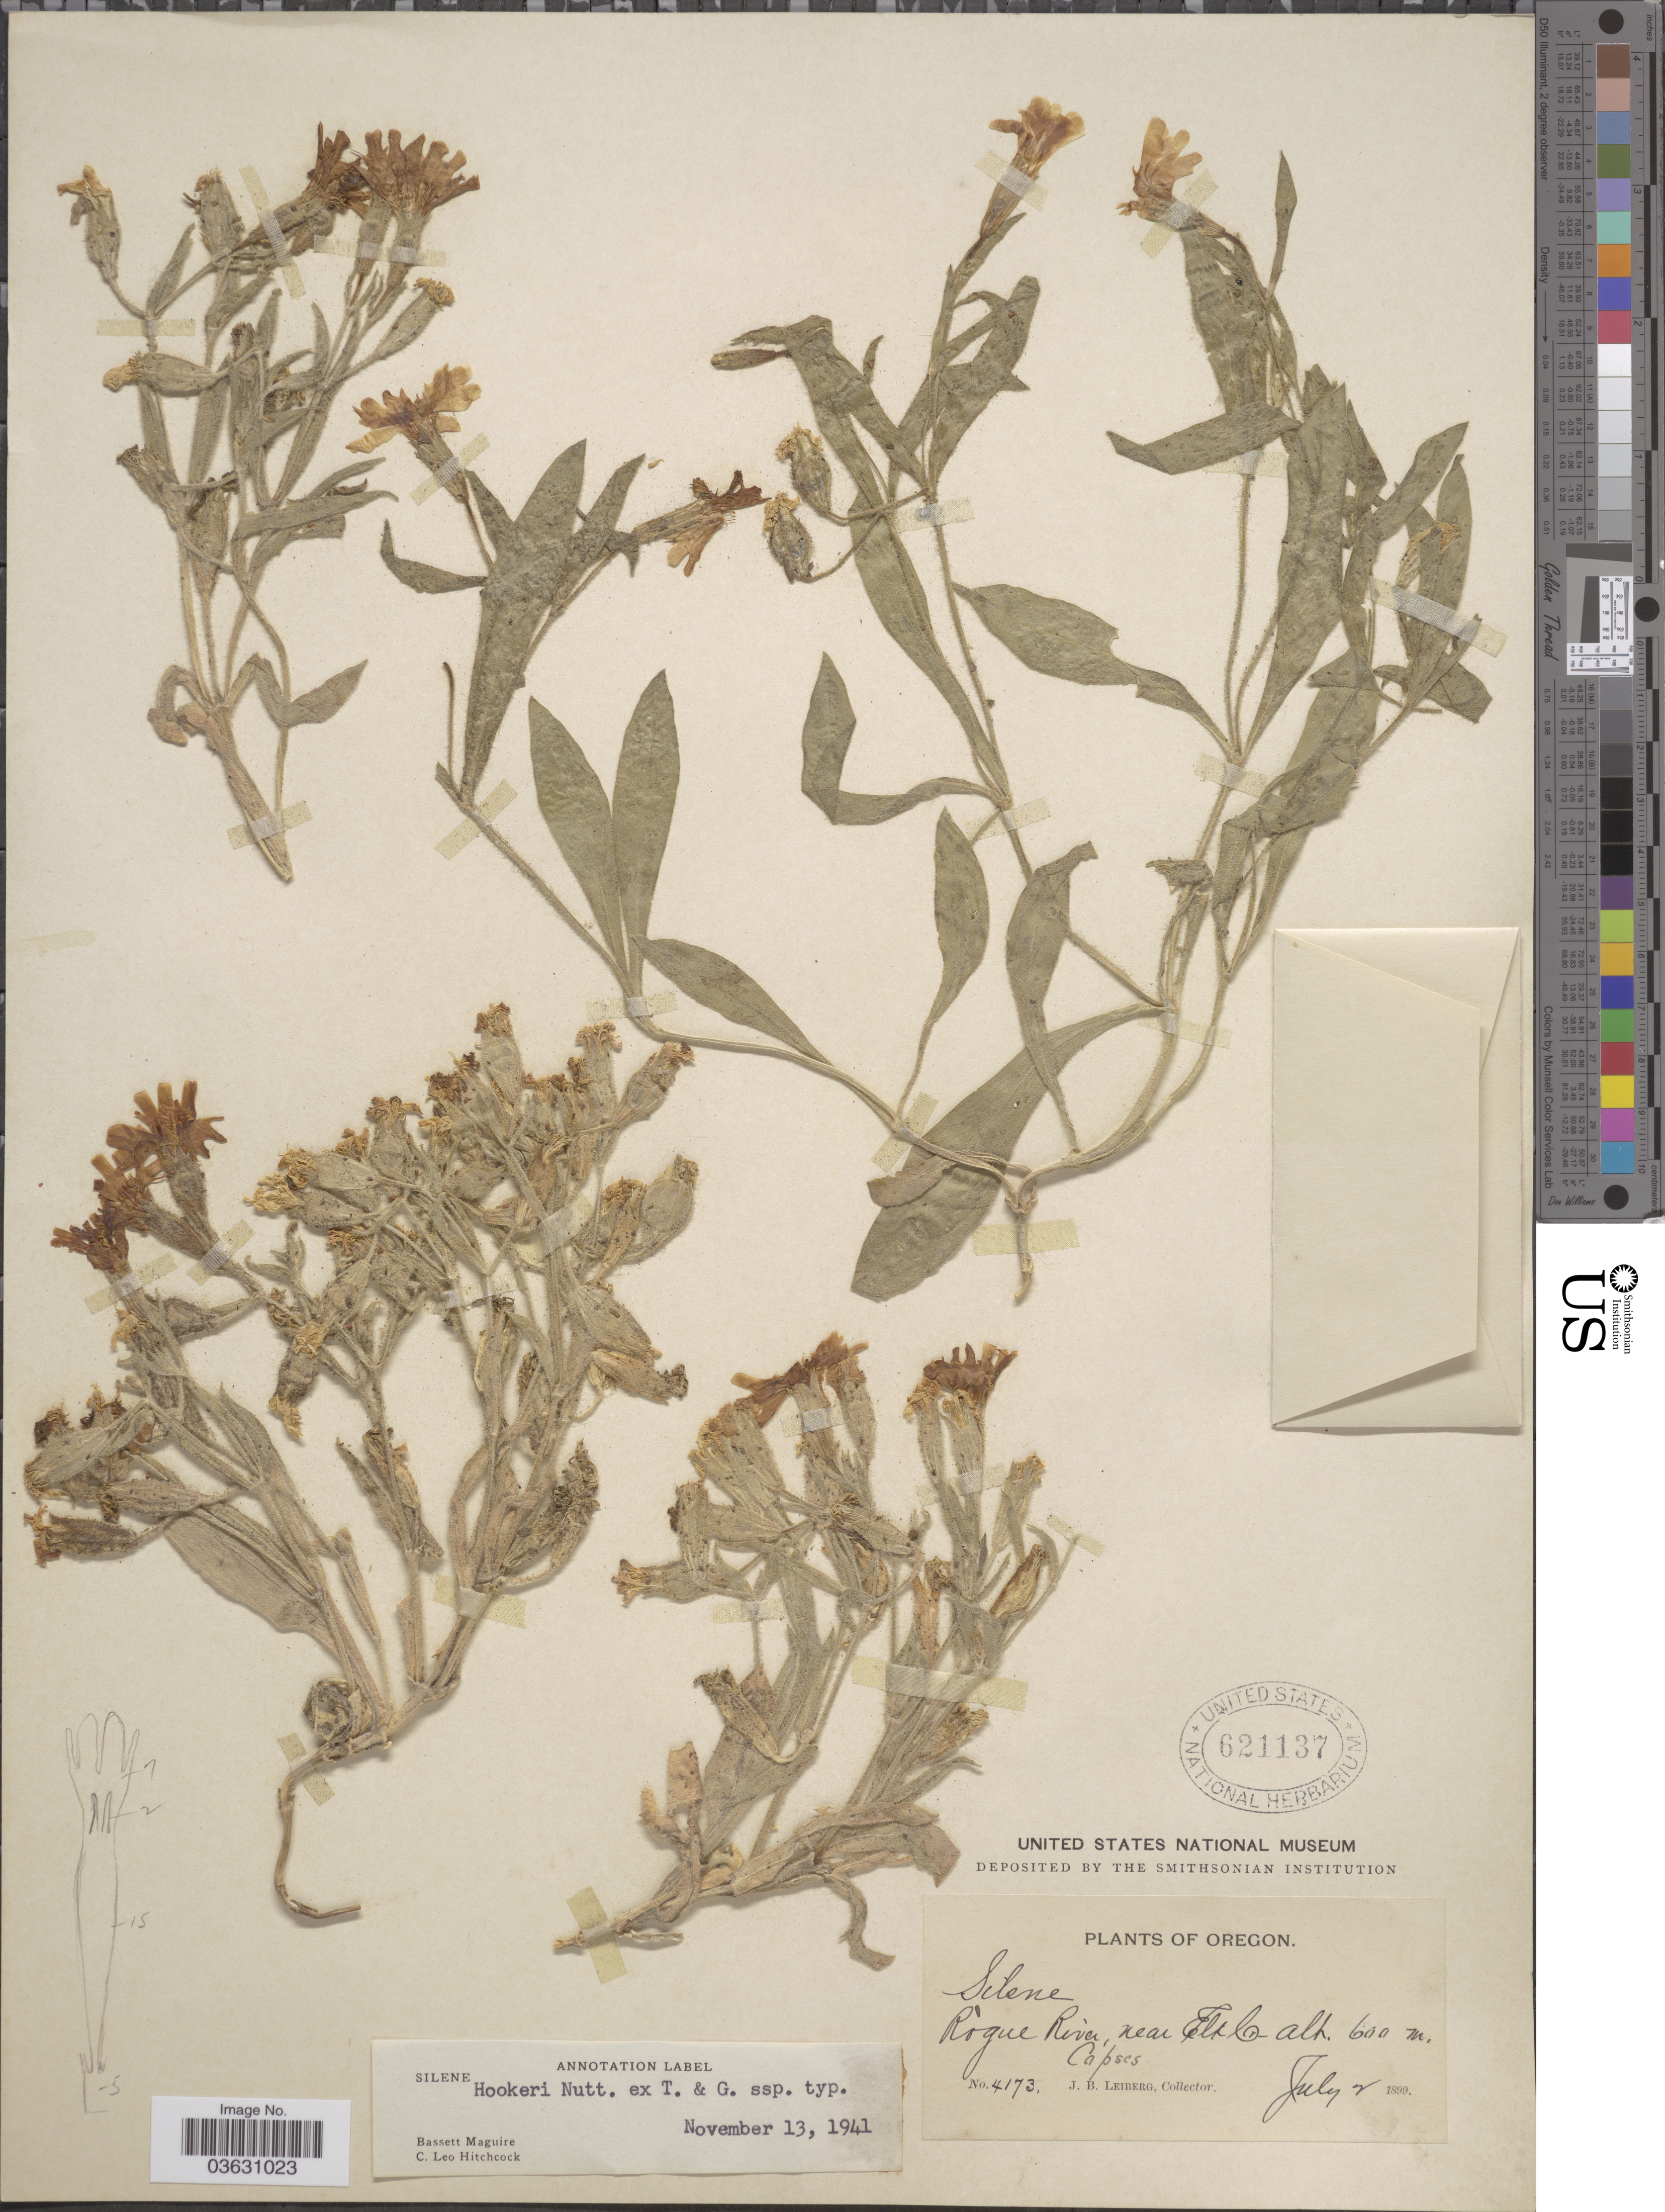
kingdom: Plantae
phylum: Tracheophyta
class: Magnoliopsida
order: Caryophyllales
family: Caryophyllaceae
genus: Silene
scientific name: Silene hookeri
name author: Nutt.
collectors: J. B. Leiberg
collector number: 4173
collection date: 1899-07-02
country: United States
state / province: Oregon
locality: Rouge River, near Elk Co. Capses.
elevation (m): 600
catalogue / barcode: US 621137